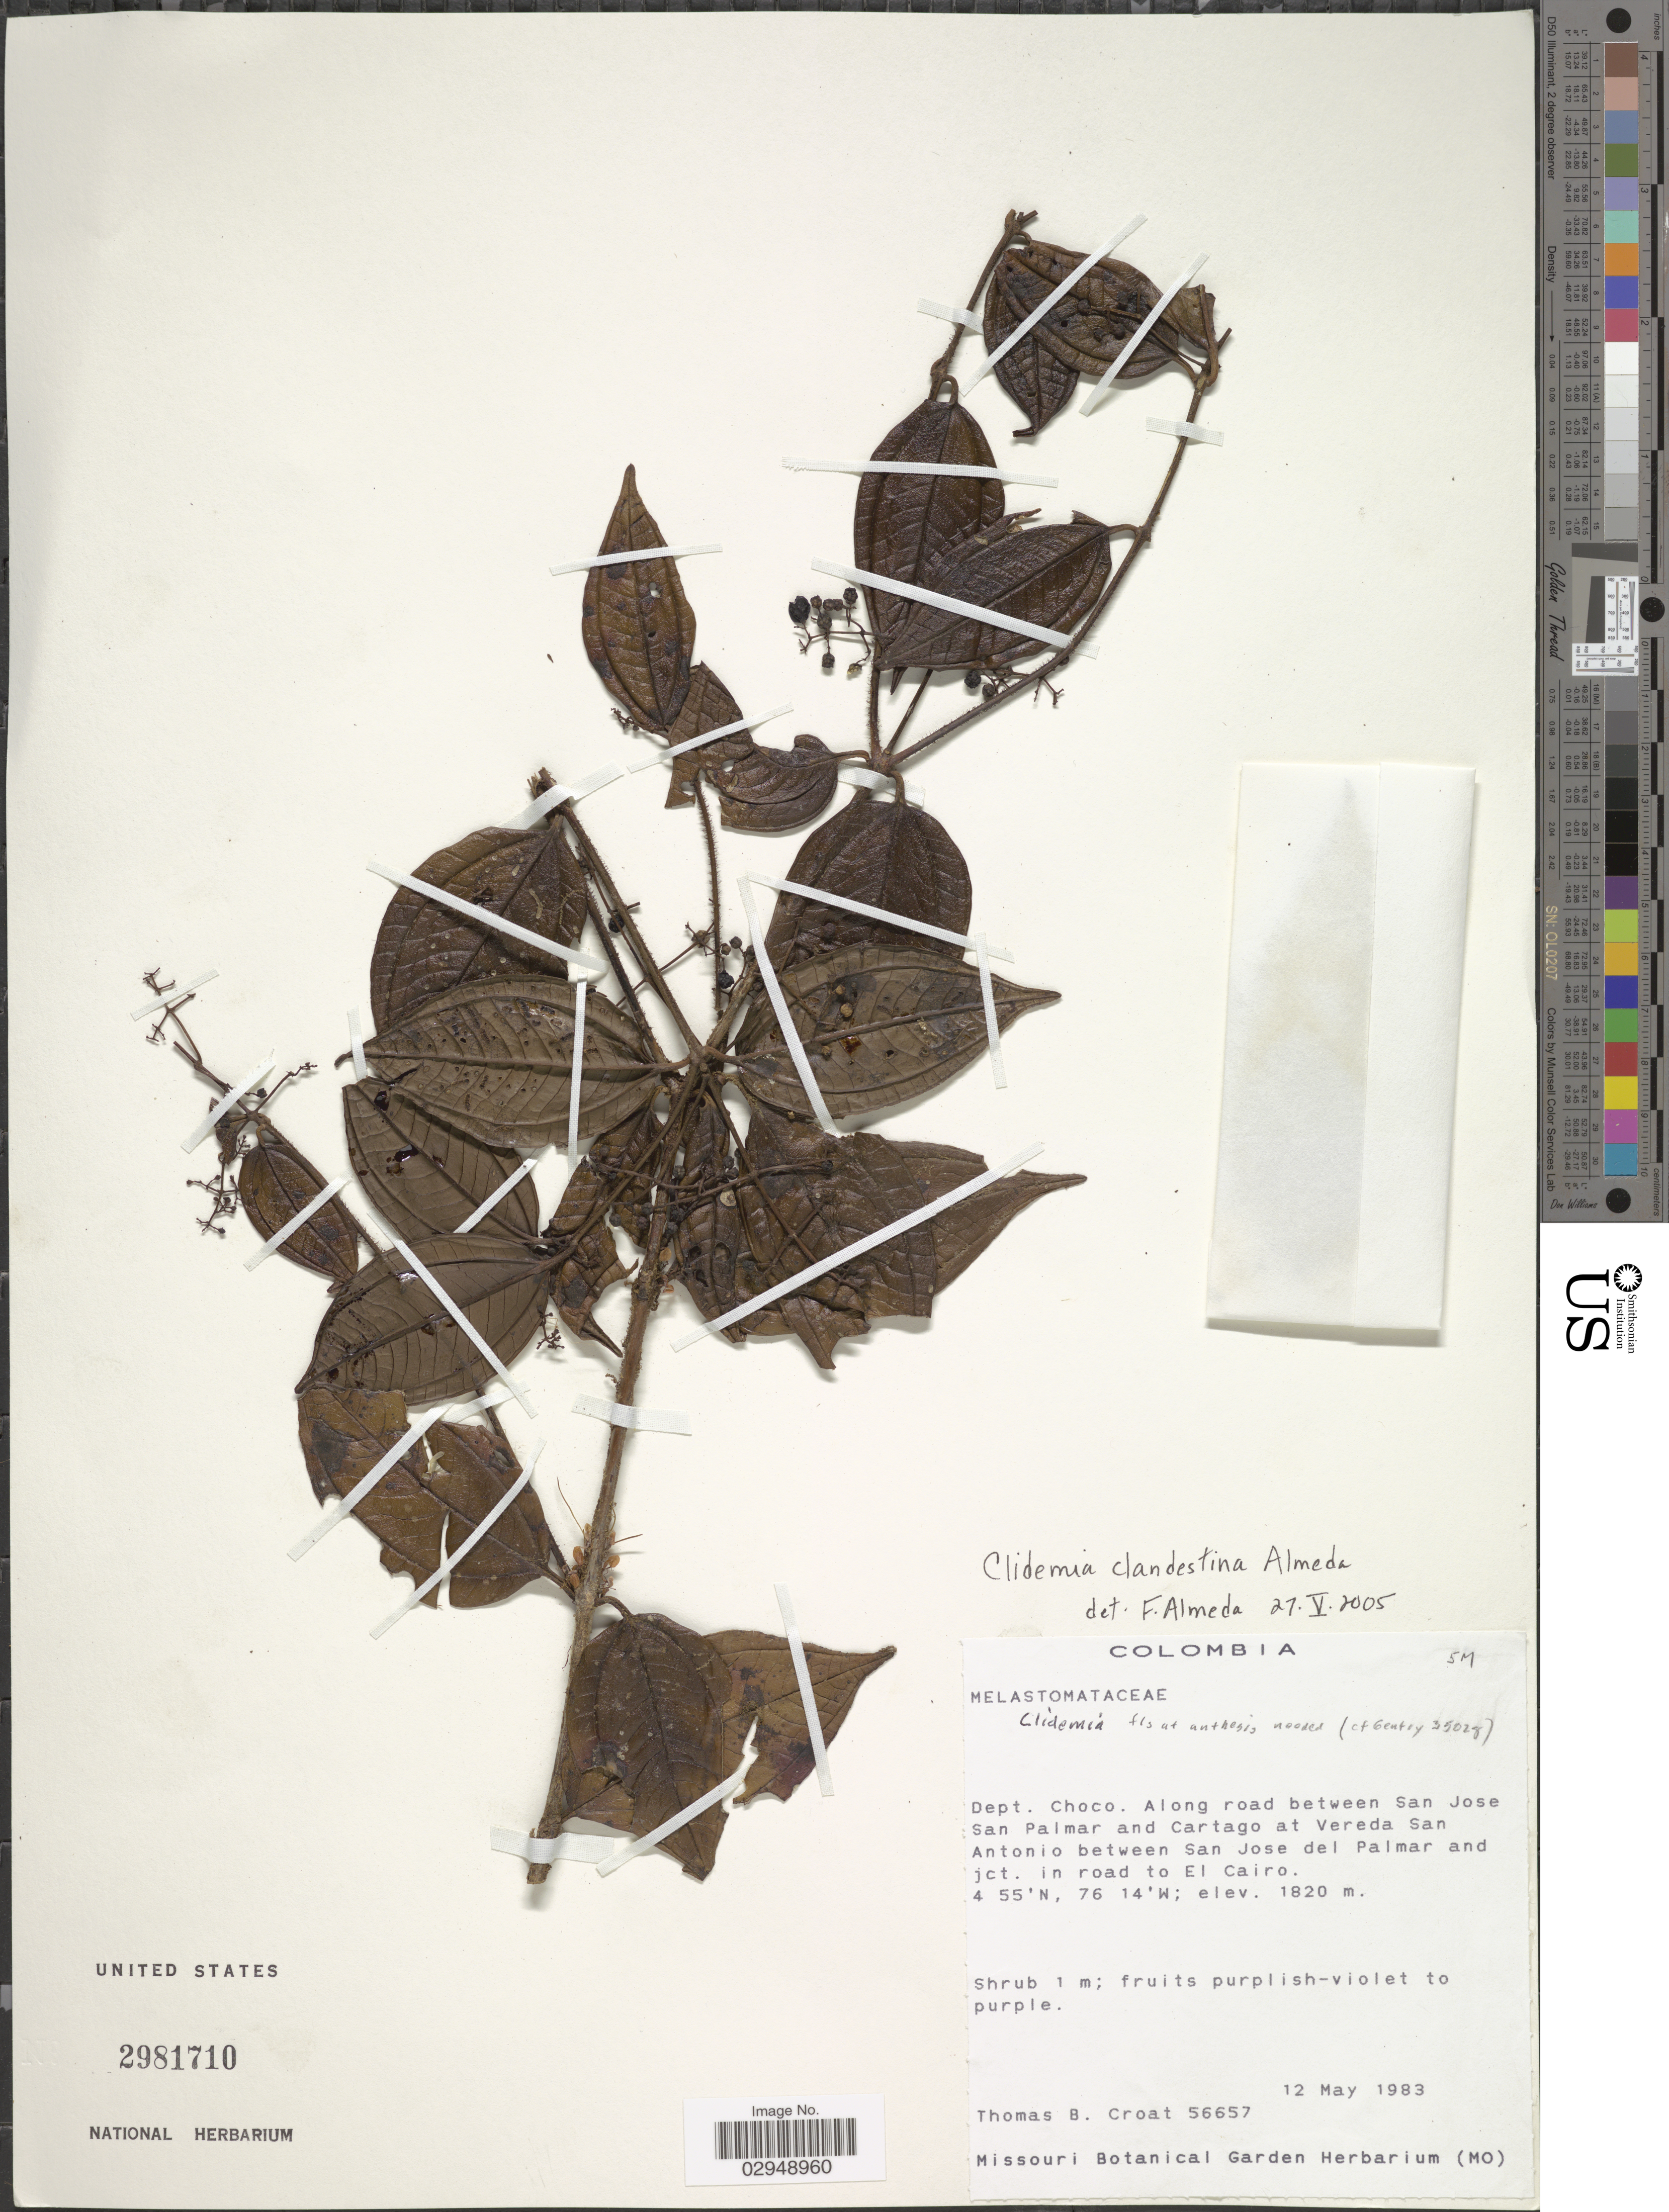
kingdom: Plantae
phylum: Tracheophyta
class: Magnoliopsida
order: Myrtales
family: Melastomataceae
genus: Clidemia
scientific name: Clidemia clandestina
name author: Almeda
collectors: T. B. Croat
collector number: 56657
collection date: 1983-05-12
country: Colombia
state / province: Chocó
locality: Dept. Choco. along road between San Jose. San Palmar and Cartago at Vereda San Antonio between San Jose del Palmar and jct. in road to El Cairo.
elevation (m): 1820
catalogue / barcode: US 2981710